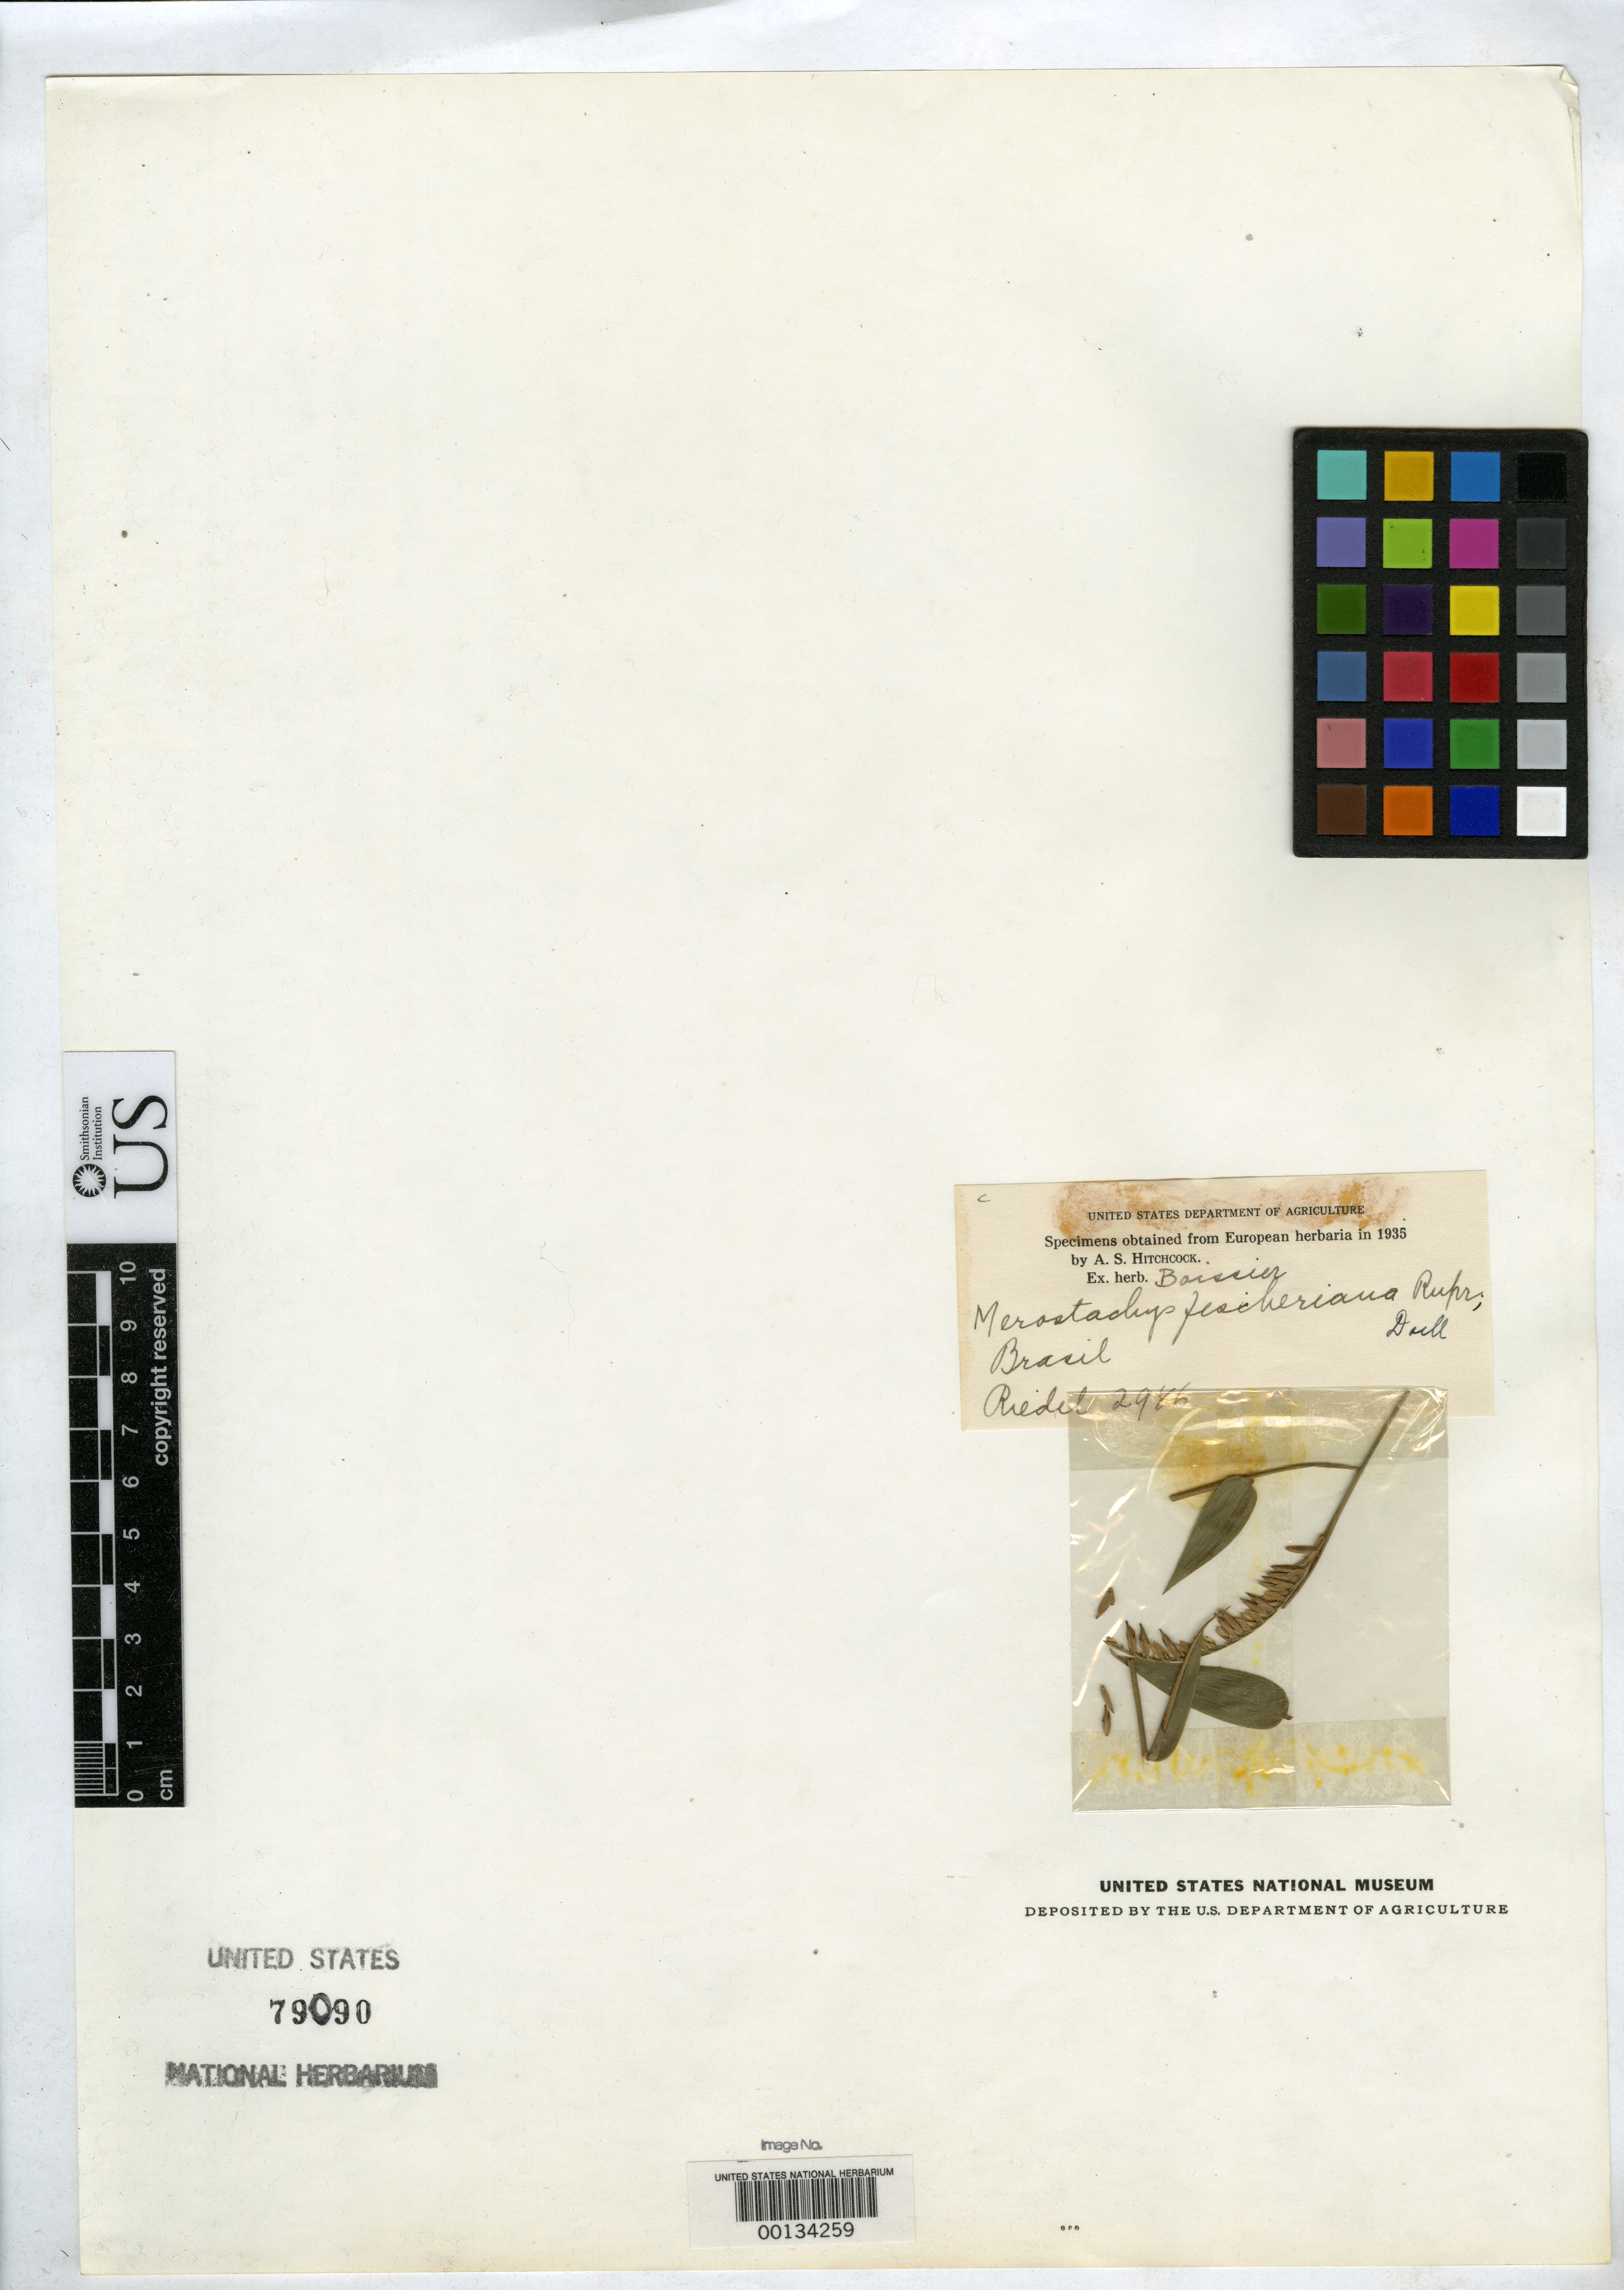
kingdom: Plantae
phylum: Tracheophyta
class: Liliopsida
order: Poales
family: Poaceae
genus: Merostachys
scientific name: Merostachys fischeriana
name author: Rupr. ex Döll in Mart.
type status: Type Collection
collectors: L. Riedel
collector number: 2986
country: Brazil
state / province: Minas Gerais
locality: Prope S. Luzia, prov. Minarum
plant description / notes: Fragmentary material of type specimen ex herb. Boissier.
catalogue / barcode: US 79090